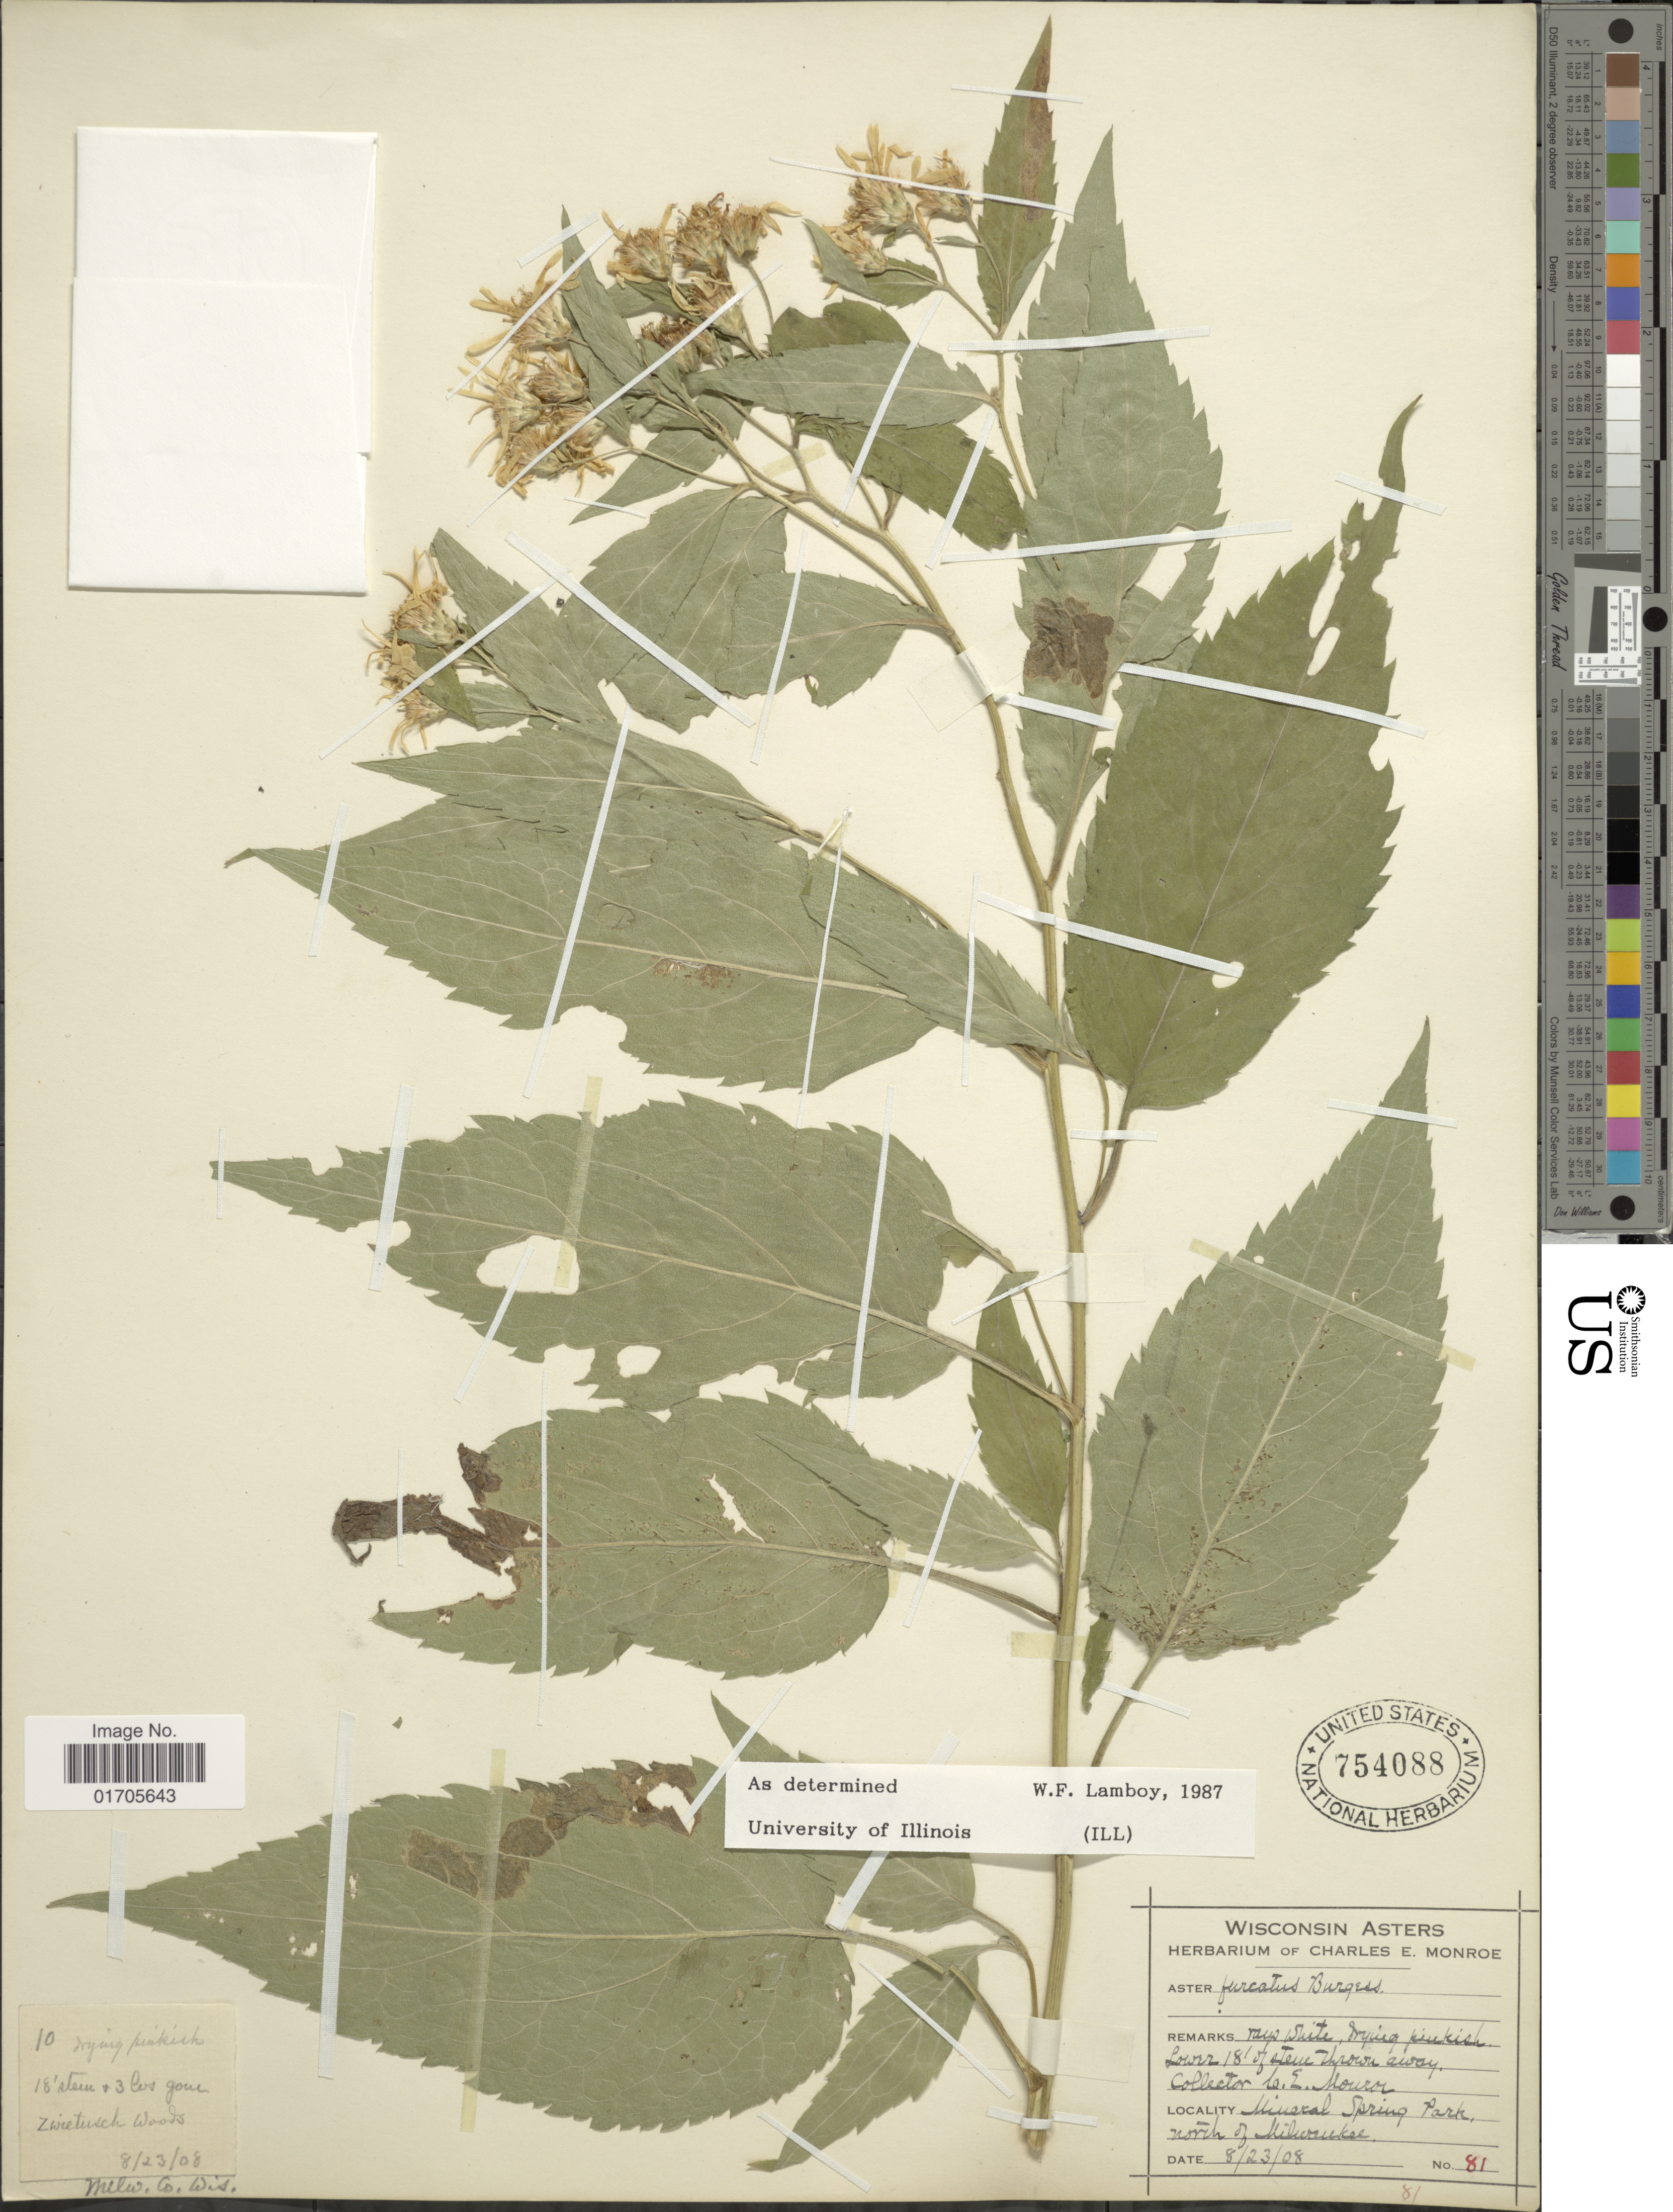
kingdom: Plantae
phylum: Tracheophyta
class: Magnoliopsida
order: Asterales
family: Asteraceae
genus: Eurybia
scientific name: Eurybia furcata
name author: G.L. Nesom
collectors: C. Monroe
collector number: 81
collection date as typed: Transcribed d/m/y: 23/8/8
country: United States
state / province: Wisconsin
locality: Wisconsin Asters. Mineral Spring Park, north of Milwaukee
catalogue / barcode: US 754088